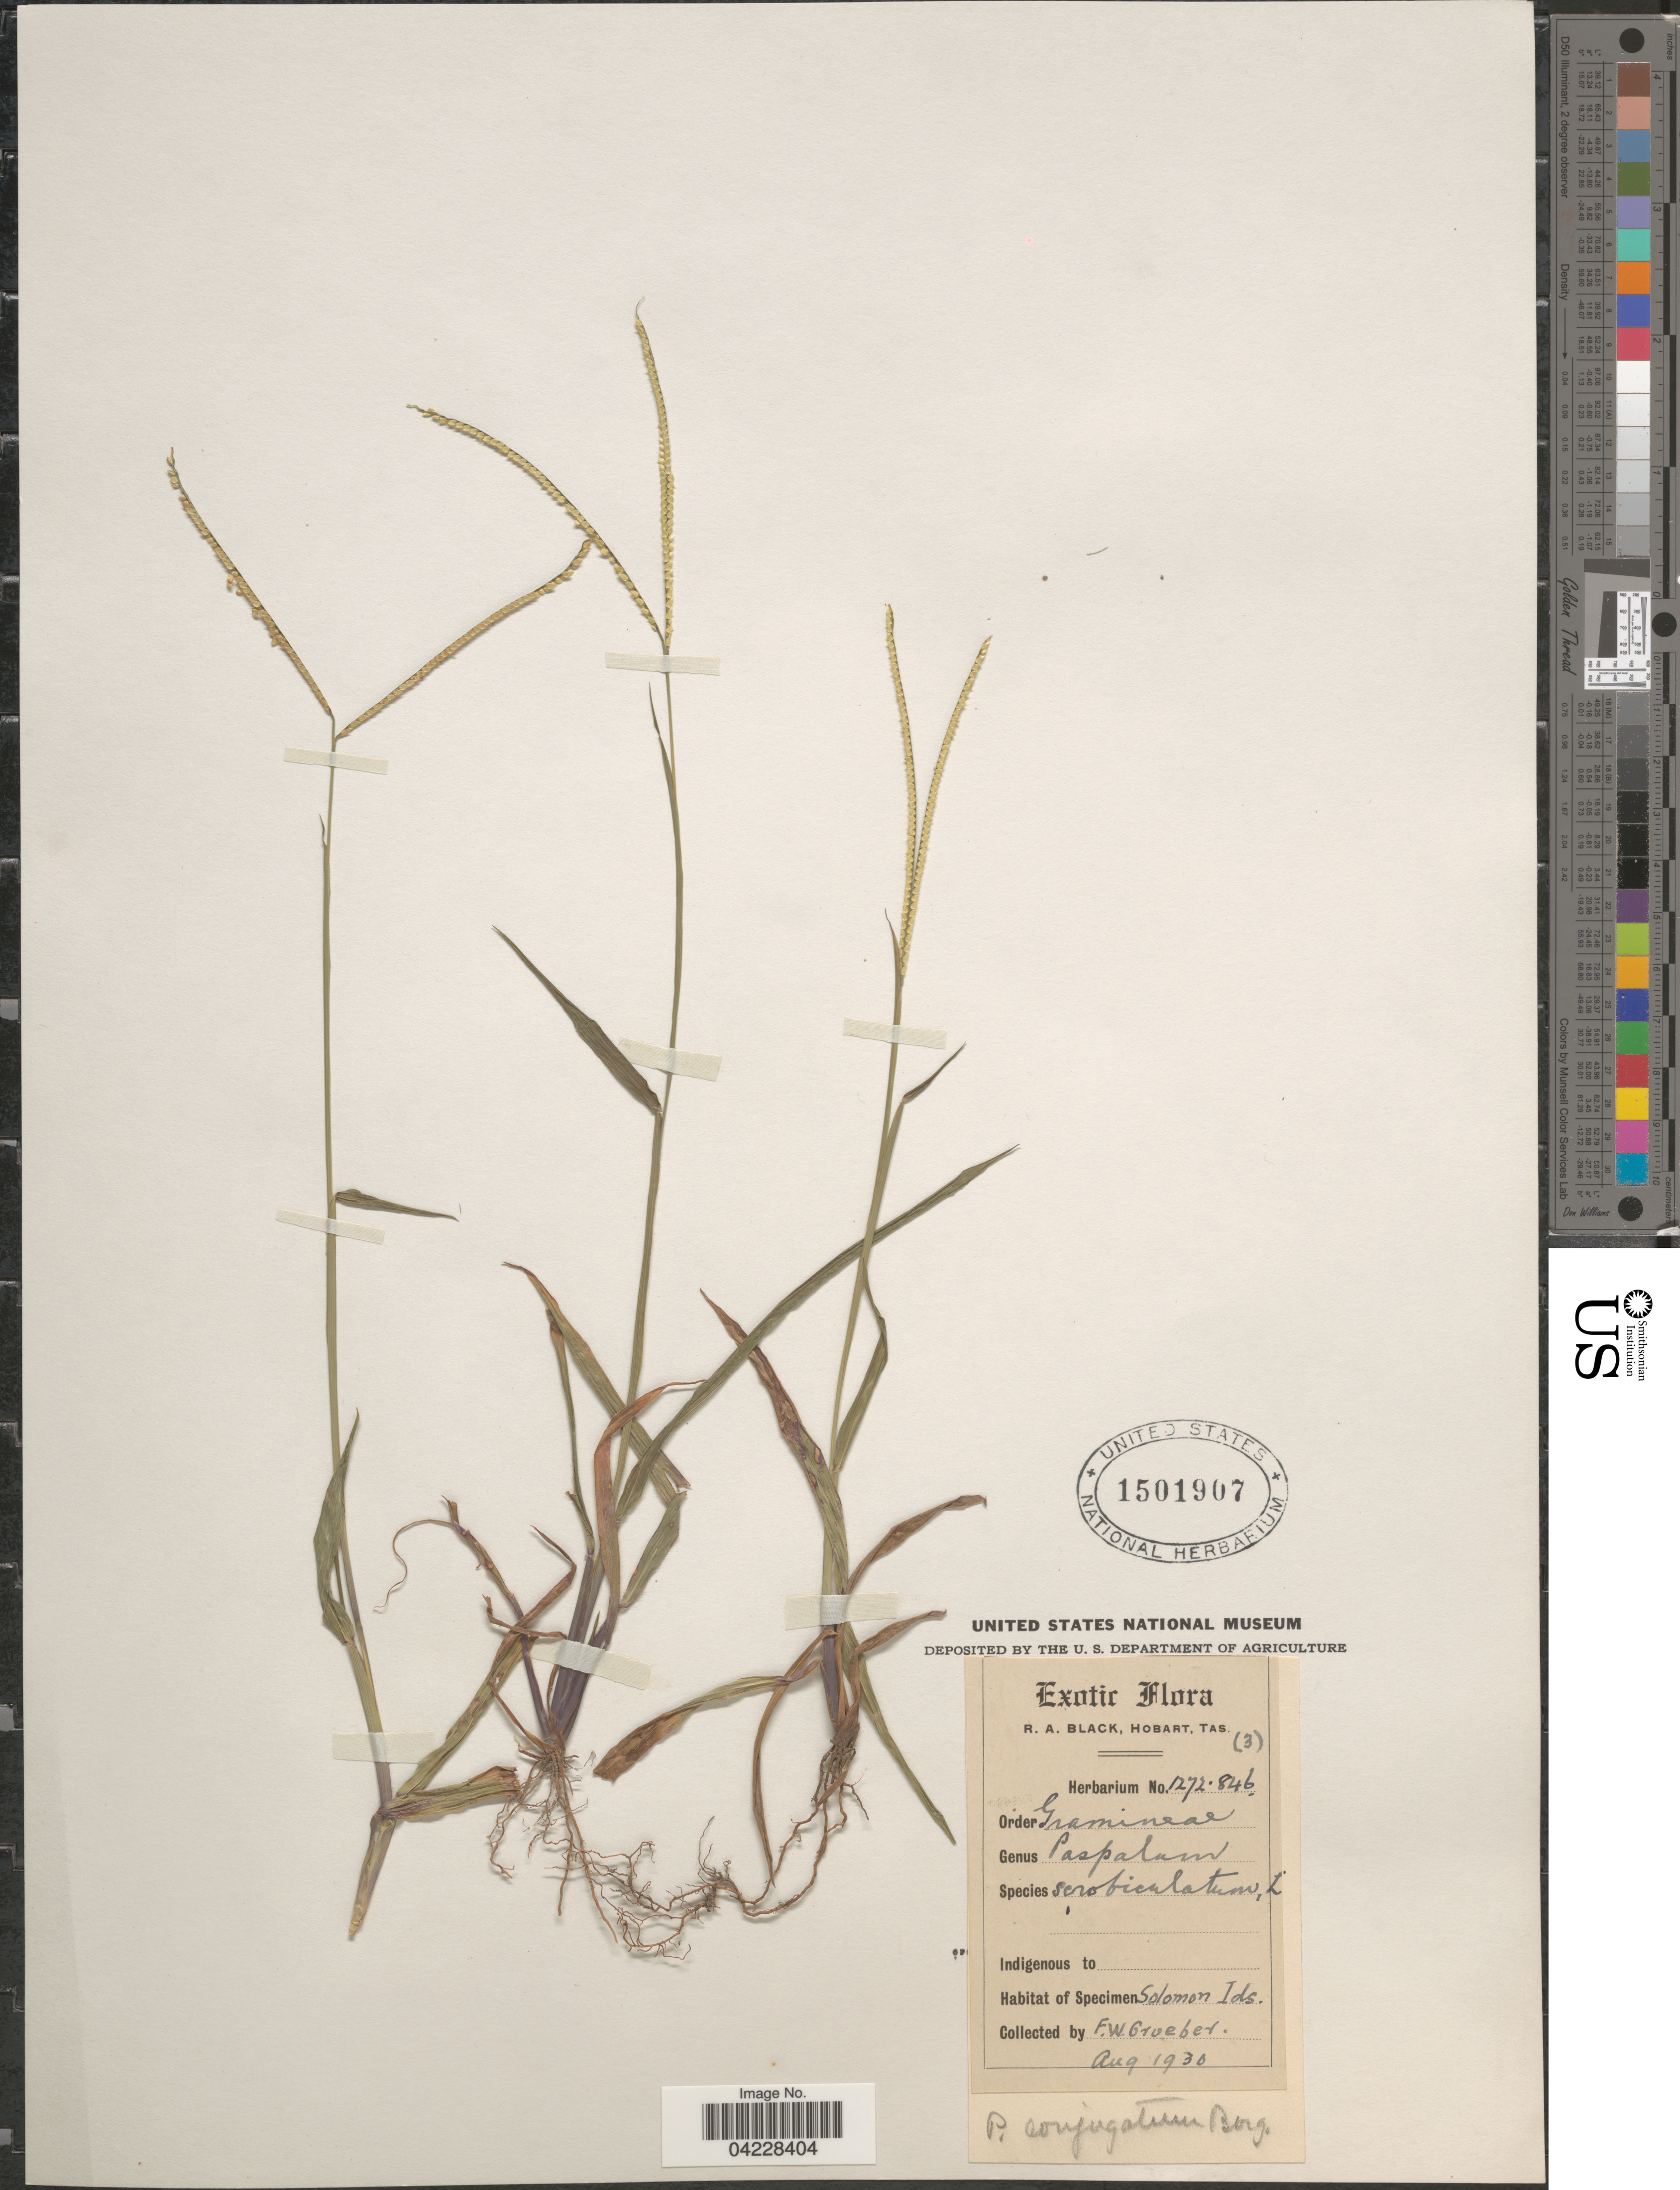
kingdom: Plantae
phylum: Tracheophyta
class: Liliopsida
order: Poales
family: Poaceae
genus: Paspalum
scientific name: Paspalum conjugatum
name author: P.J. Bergius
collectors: F. Groeber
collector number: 1272846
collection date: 1930-08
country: Solomon Islands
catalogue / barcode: US 1501907